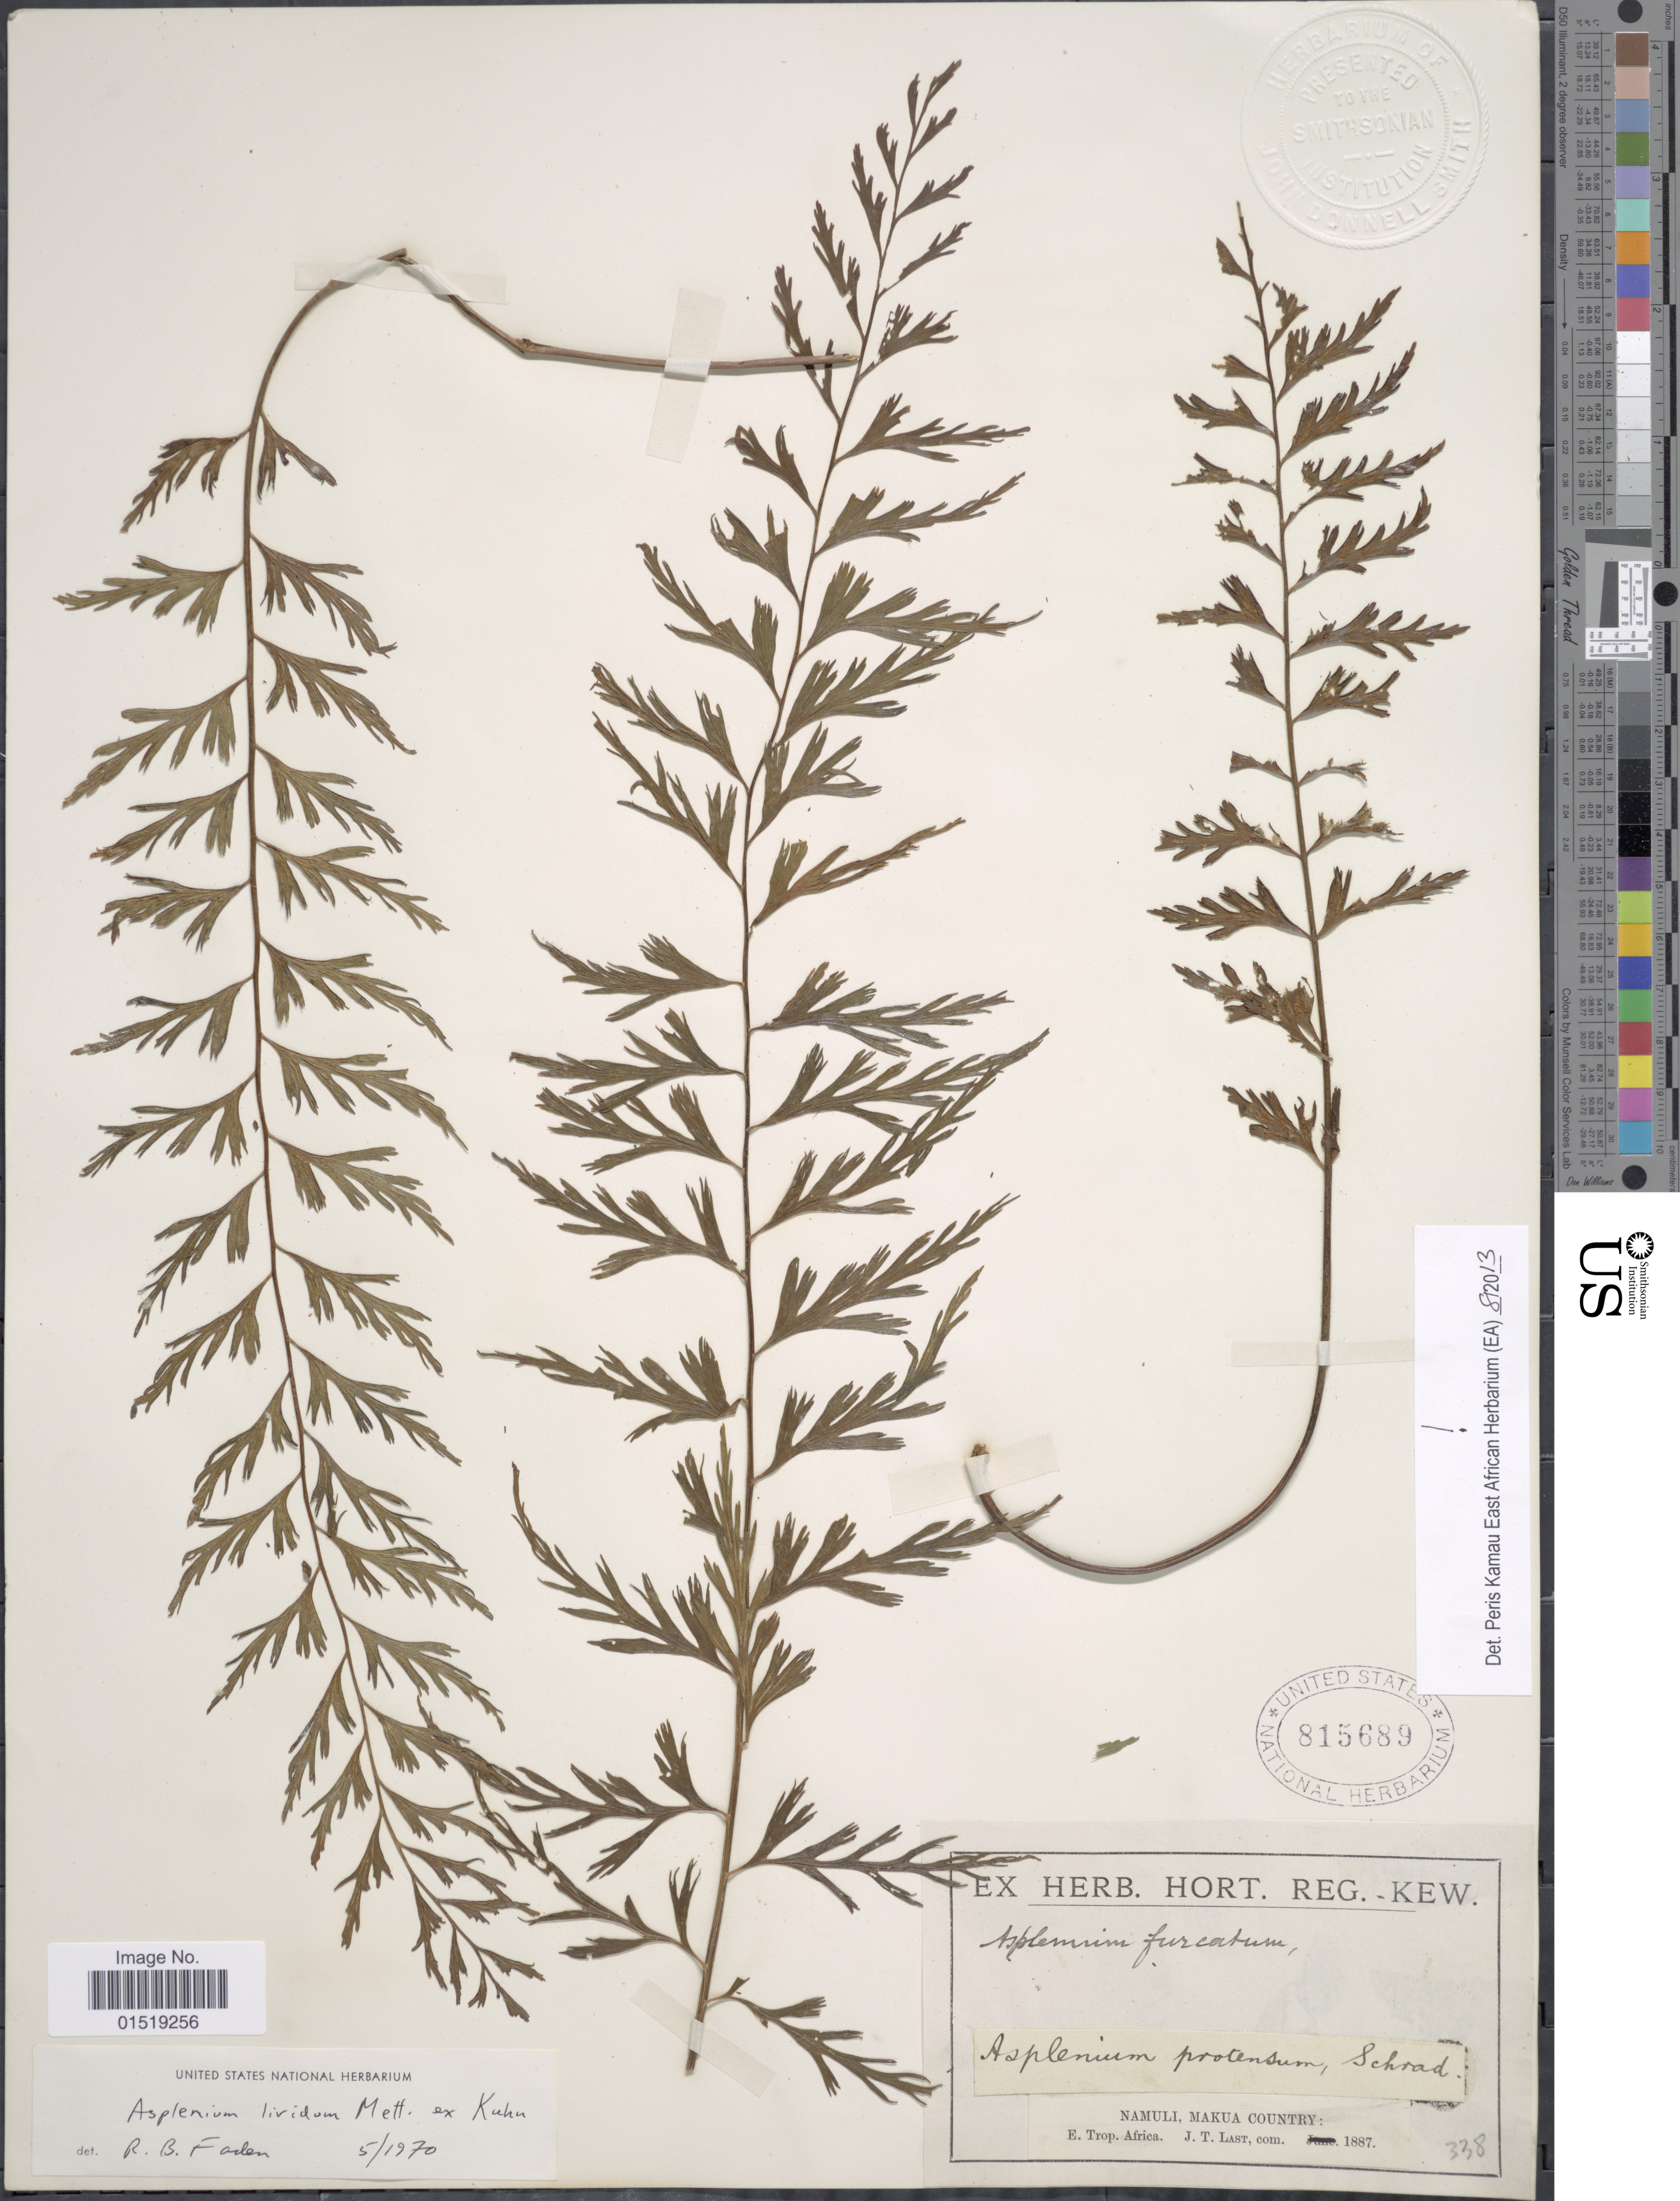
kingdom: Plantae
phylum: Tracheophyta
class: Polypodiopsida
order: Polypodiales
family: Aspleniaceae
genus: Asplenium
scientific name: Asplenium lividum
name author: Mett.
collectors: ex herb. Hort. Reg. Kew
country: Mozambique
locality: Namuli, Makua Country: E. Trop. Africa.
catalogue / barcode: US 815689